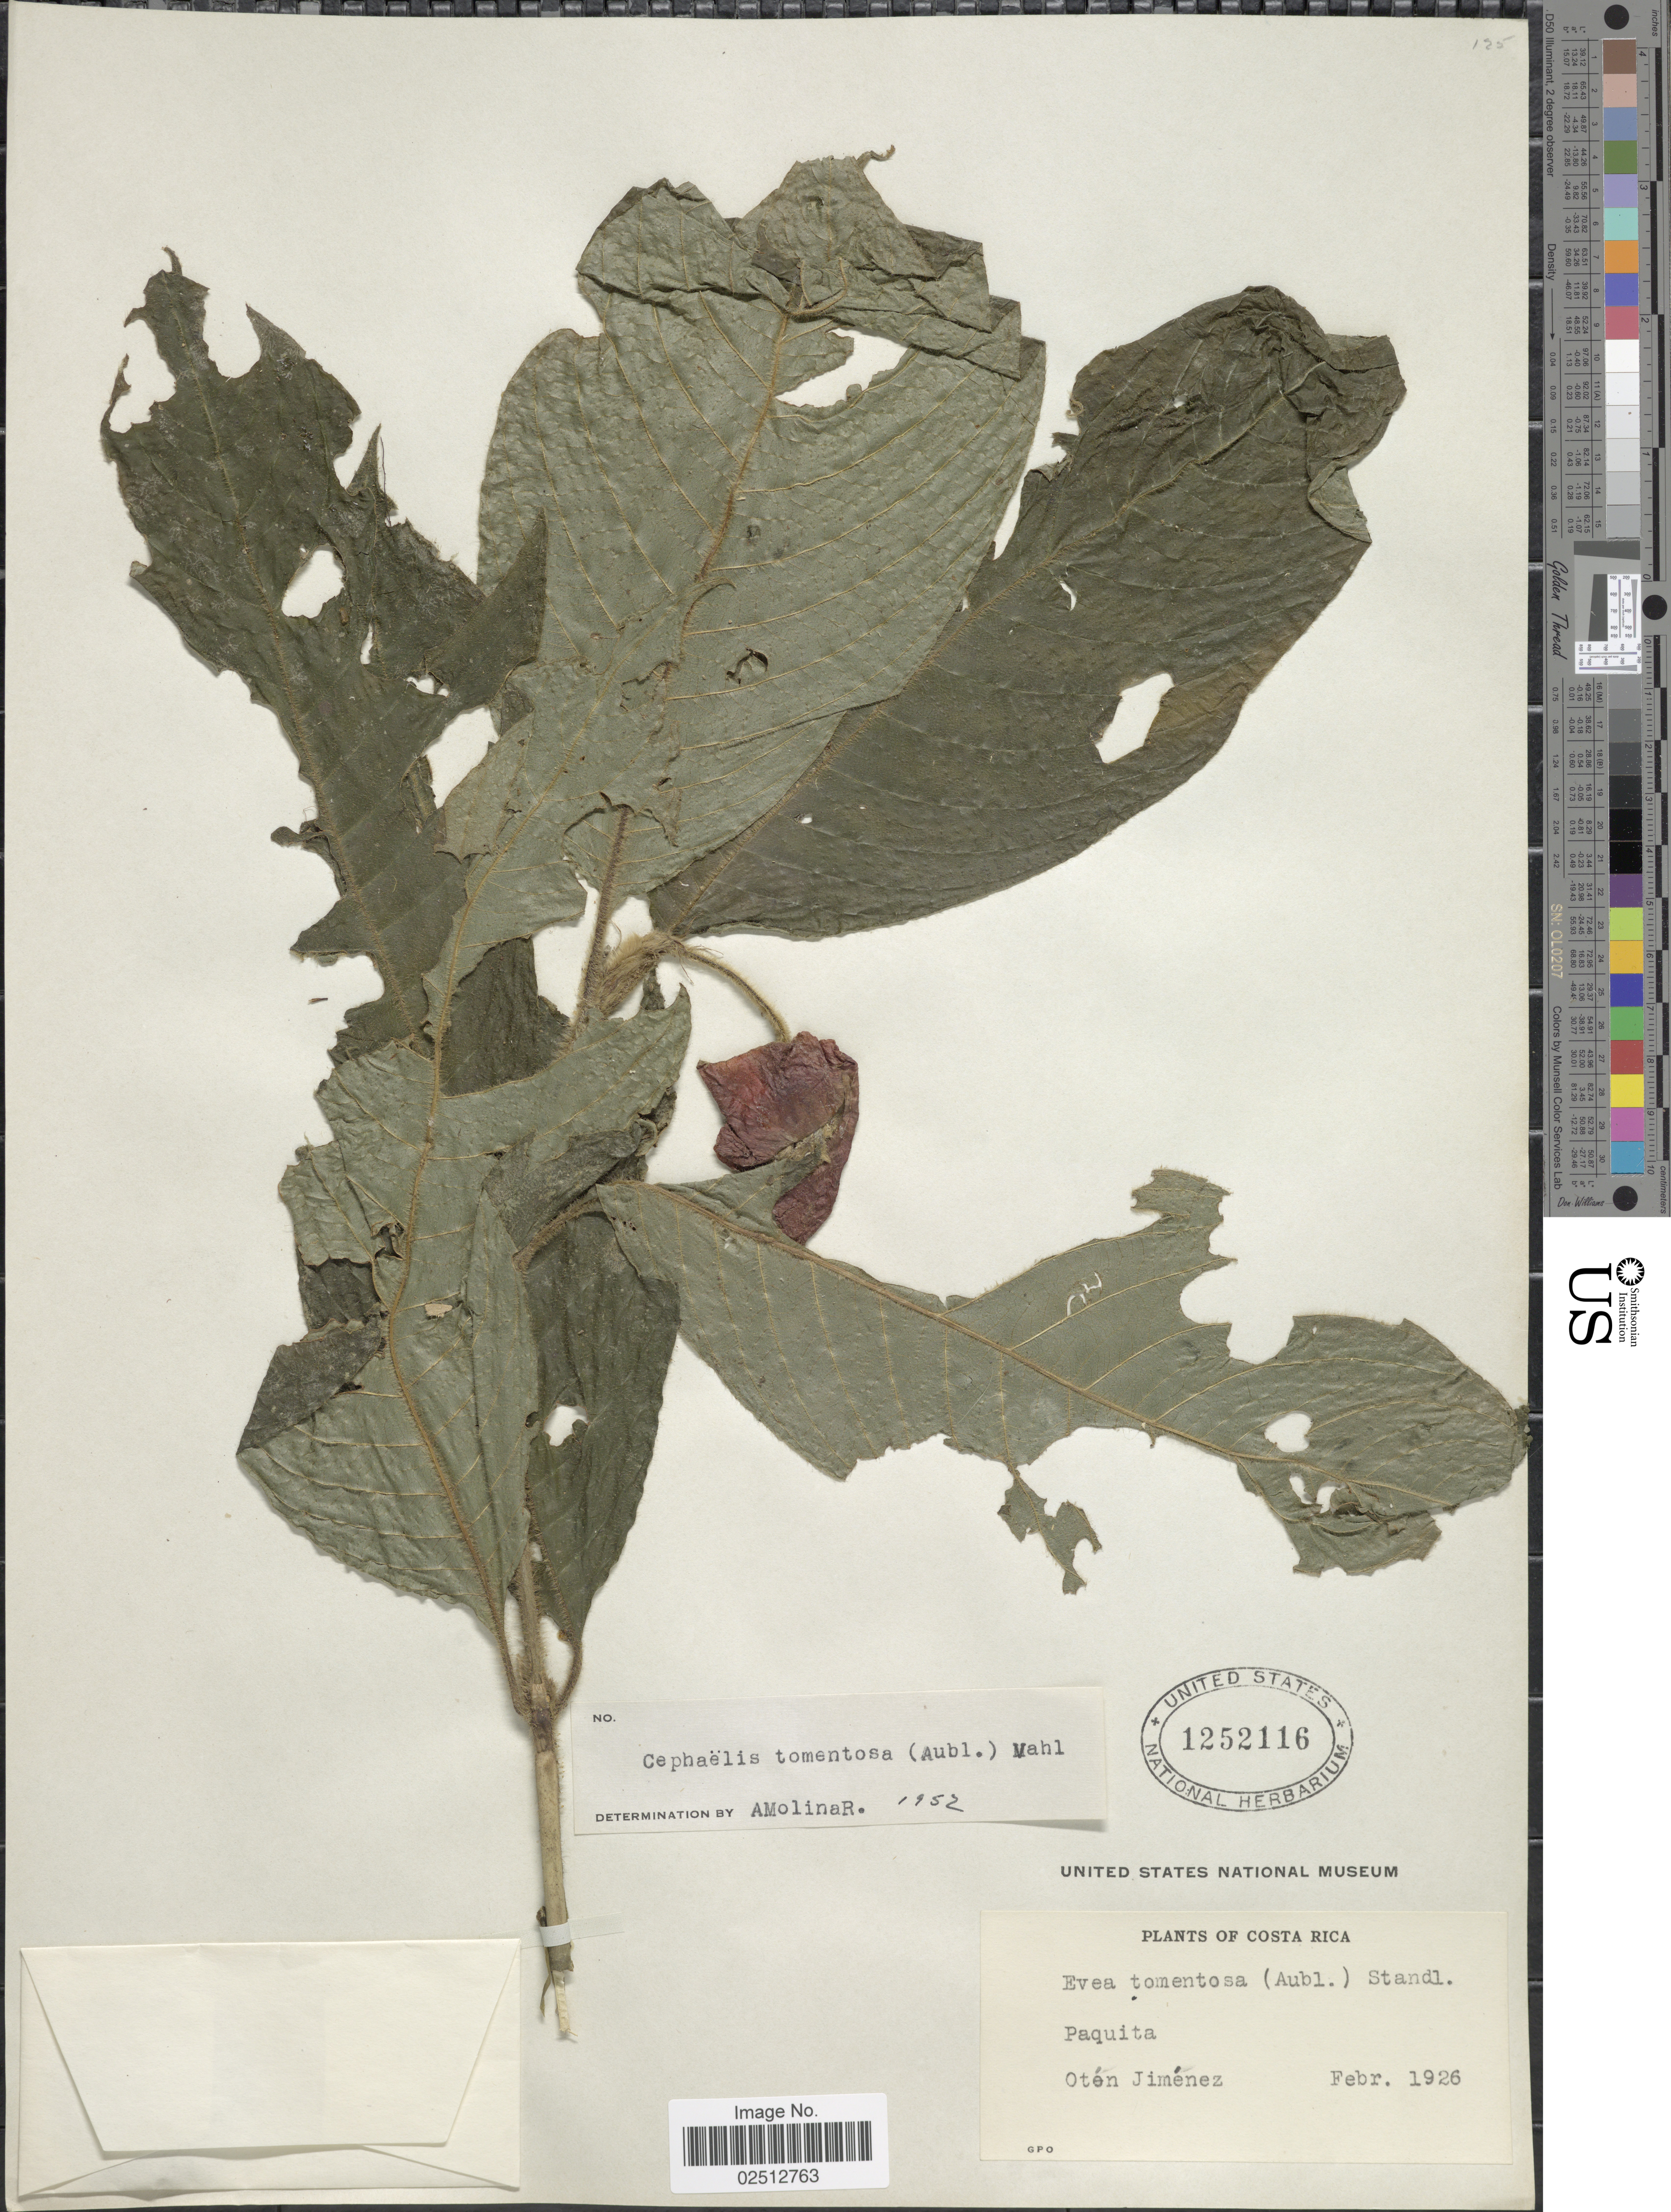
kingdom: Plantae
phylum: Tracheophyta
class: Magnoliopsida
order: Gentianales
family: Rubiaceae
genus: Psychotria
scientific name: Psychotria poeppigiana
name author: Müll. Arg.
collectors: O. Jimenez L.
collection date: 1926-02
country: Costa Rica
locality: Paquita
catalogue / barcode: US 1252116